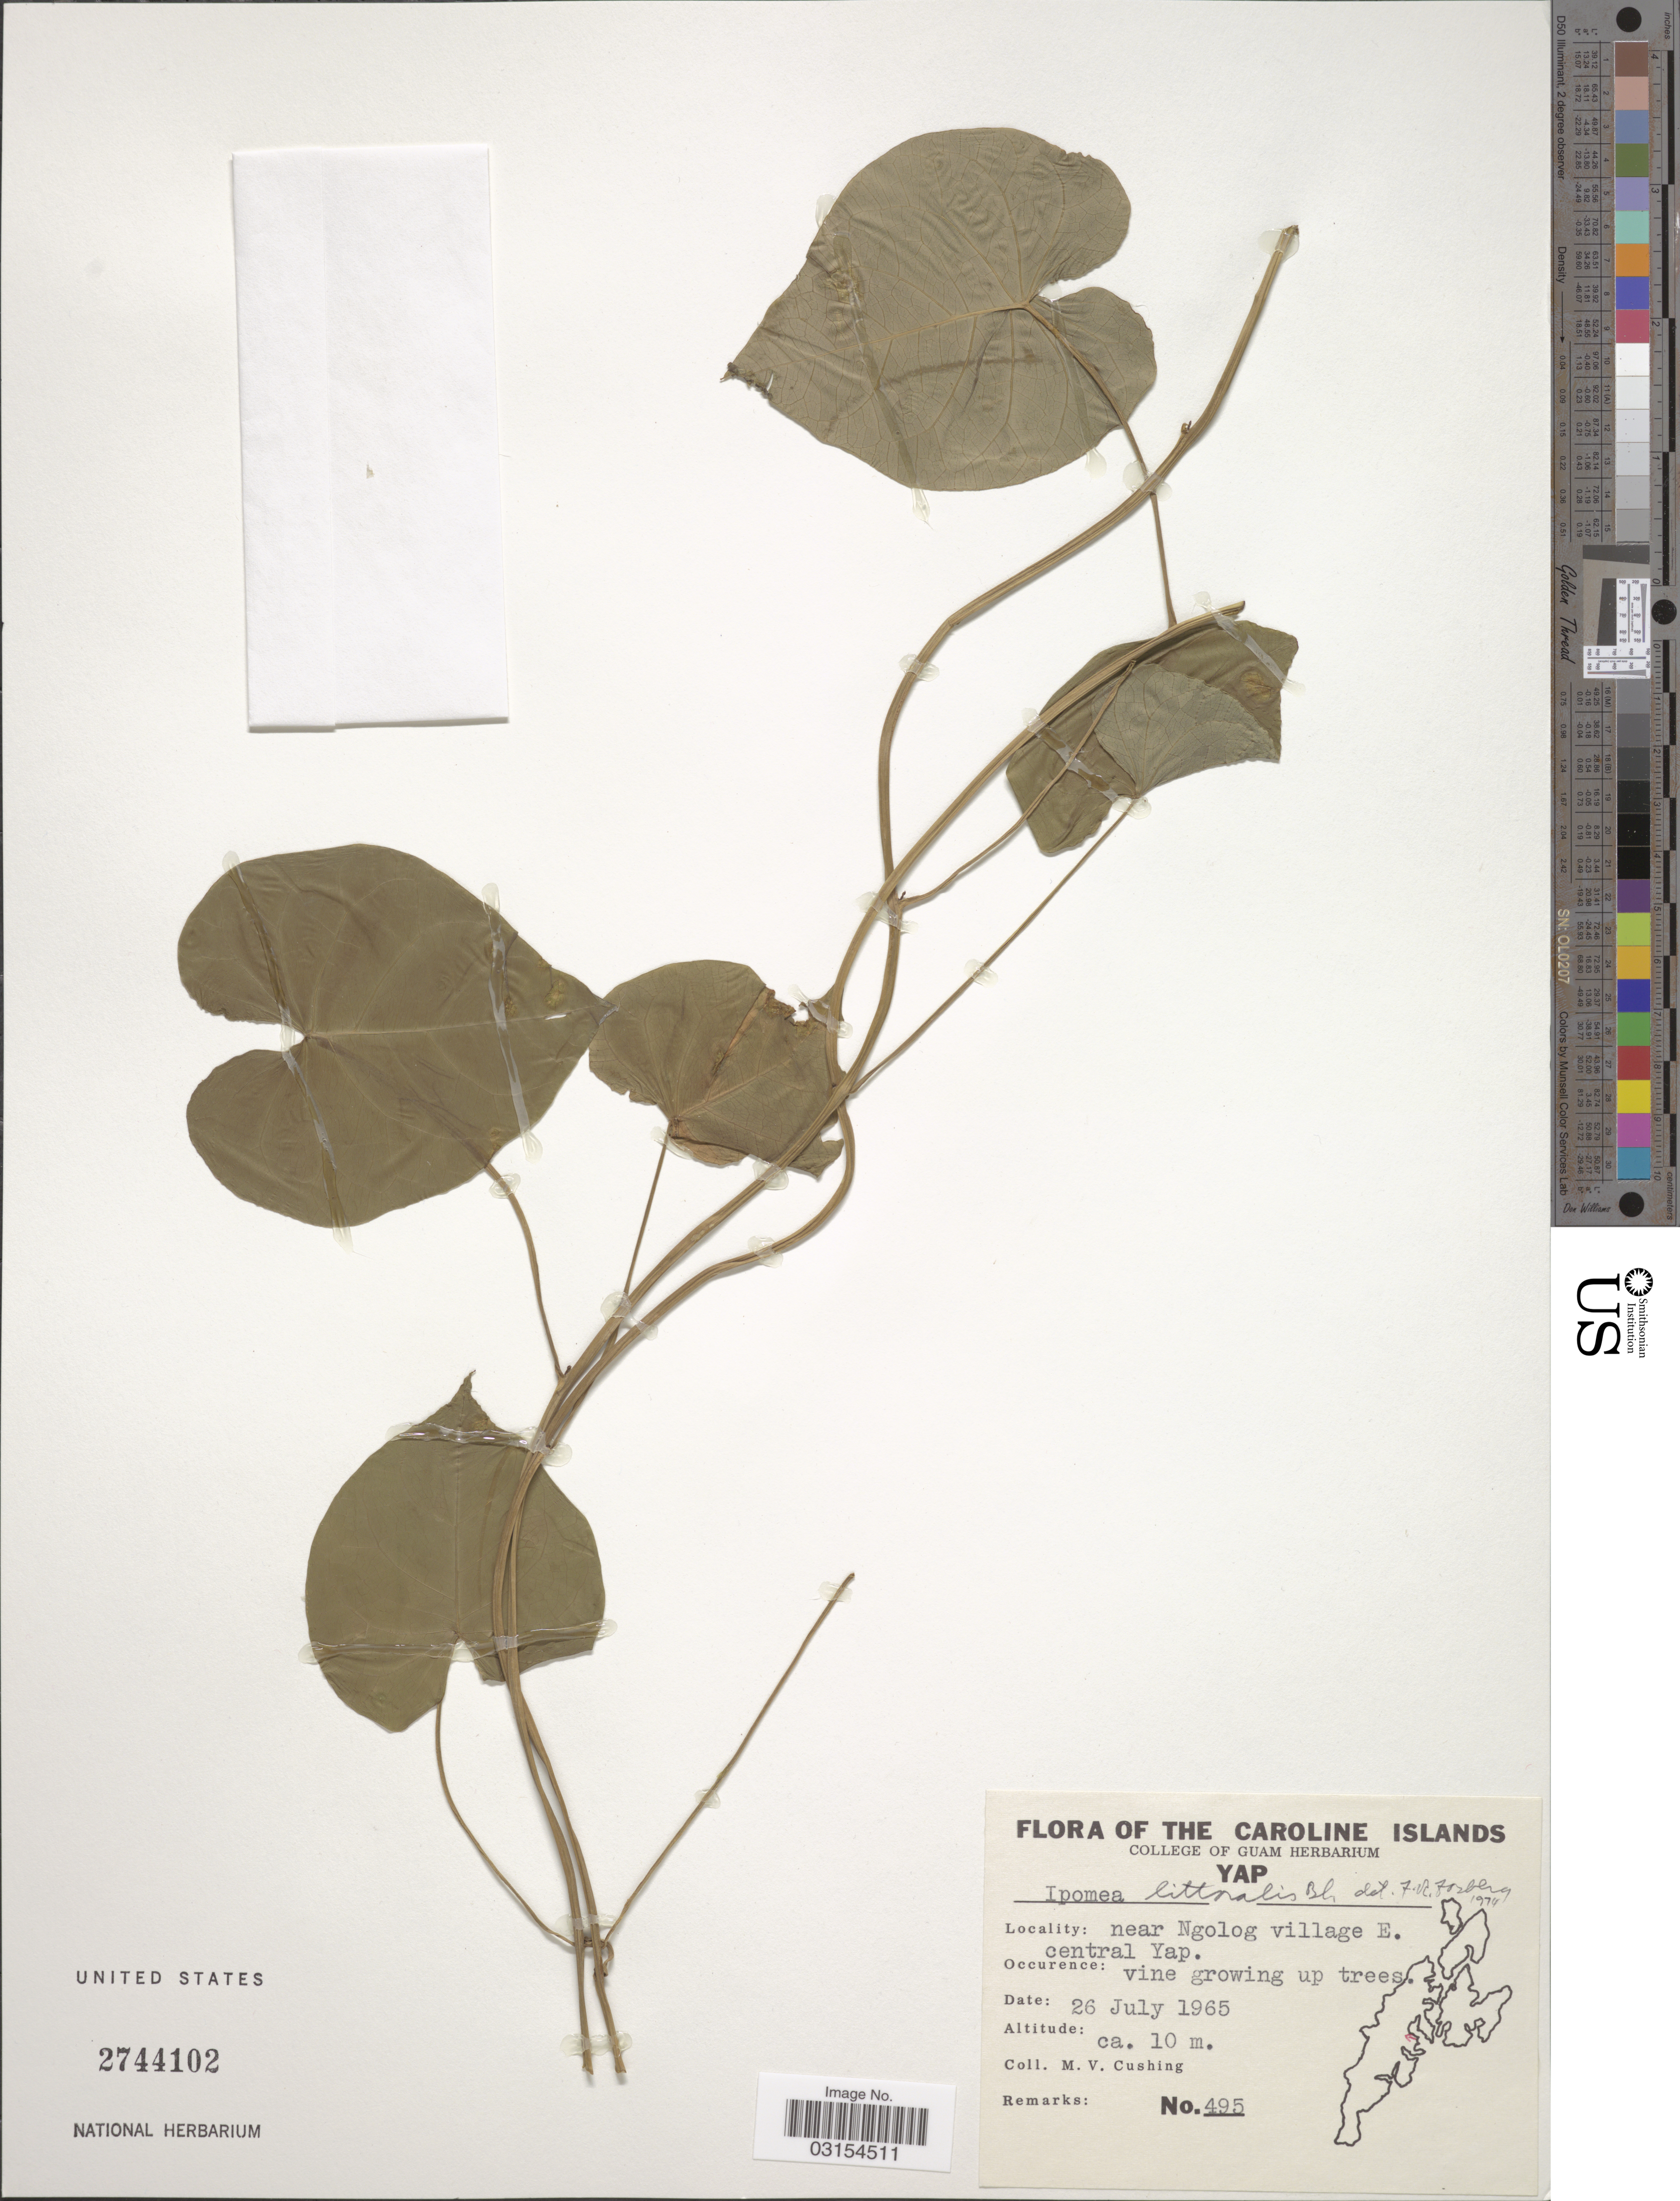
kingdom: Plantae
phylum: Tracheophyta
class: Magnoliopsida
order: Solanales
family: Convolvulaceae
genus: Ipomoea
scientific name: Ipomoea littoralis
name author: Blume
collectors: M. V. Cushing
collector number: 495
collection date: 1965-07-26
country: Micronesia, Federated States of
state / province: Yap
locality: Caroline Islands. Yap. Near Ngolog village E. central Yap.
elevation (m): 10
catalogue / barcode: US 2744102